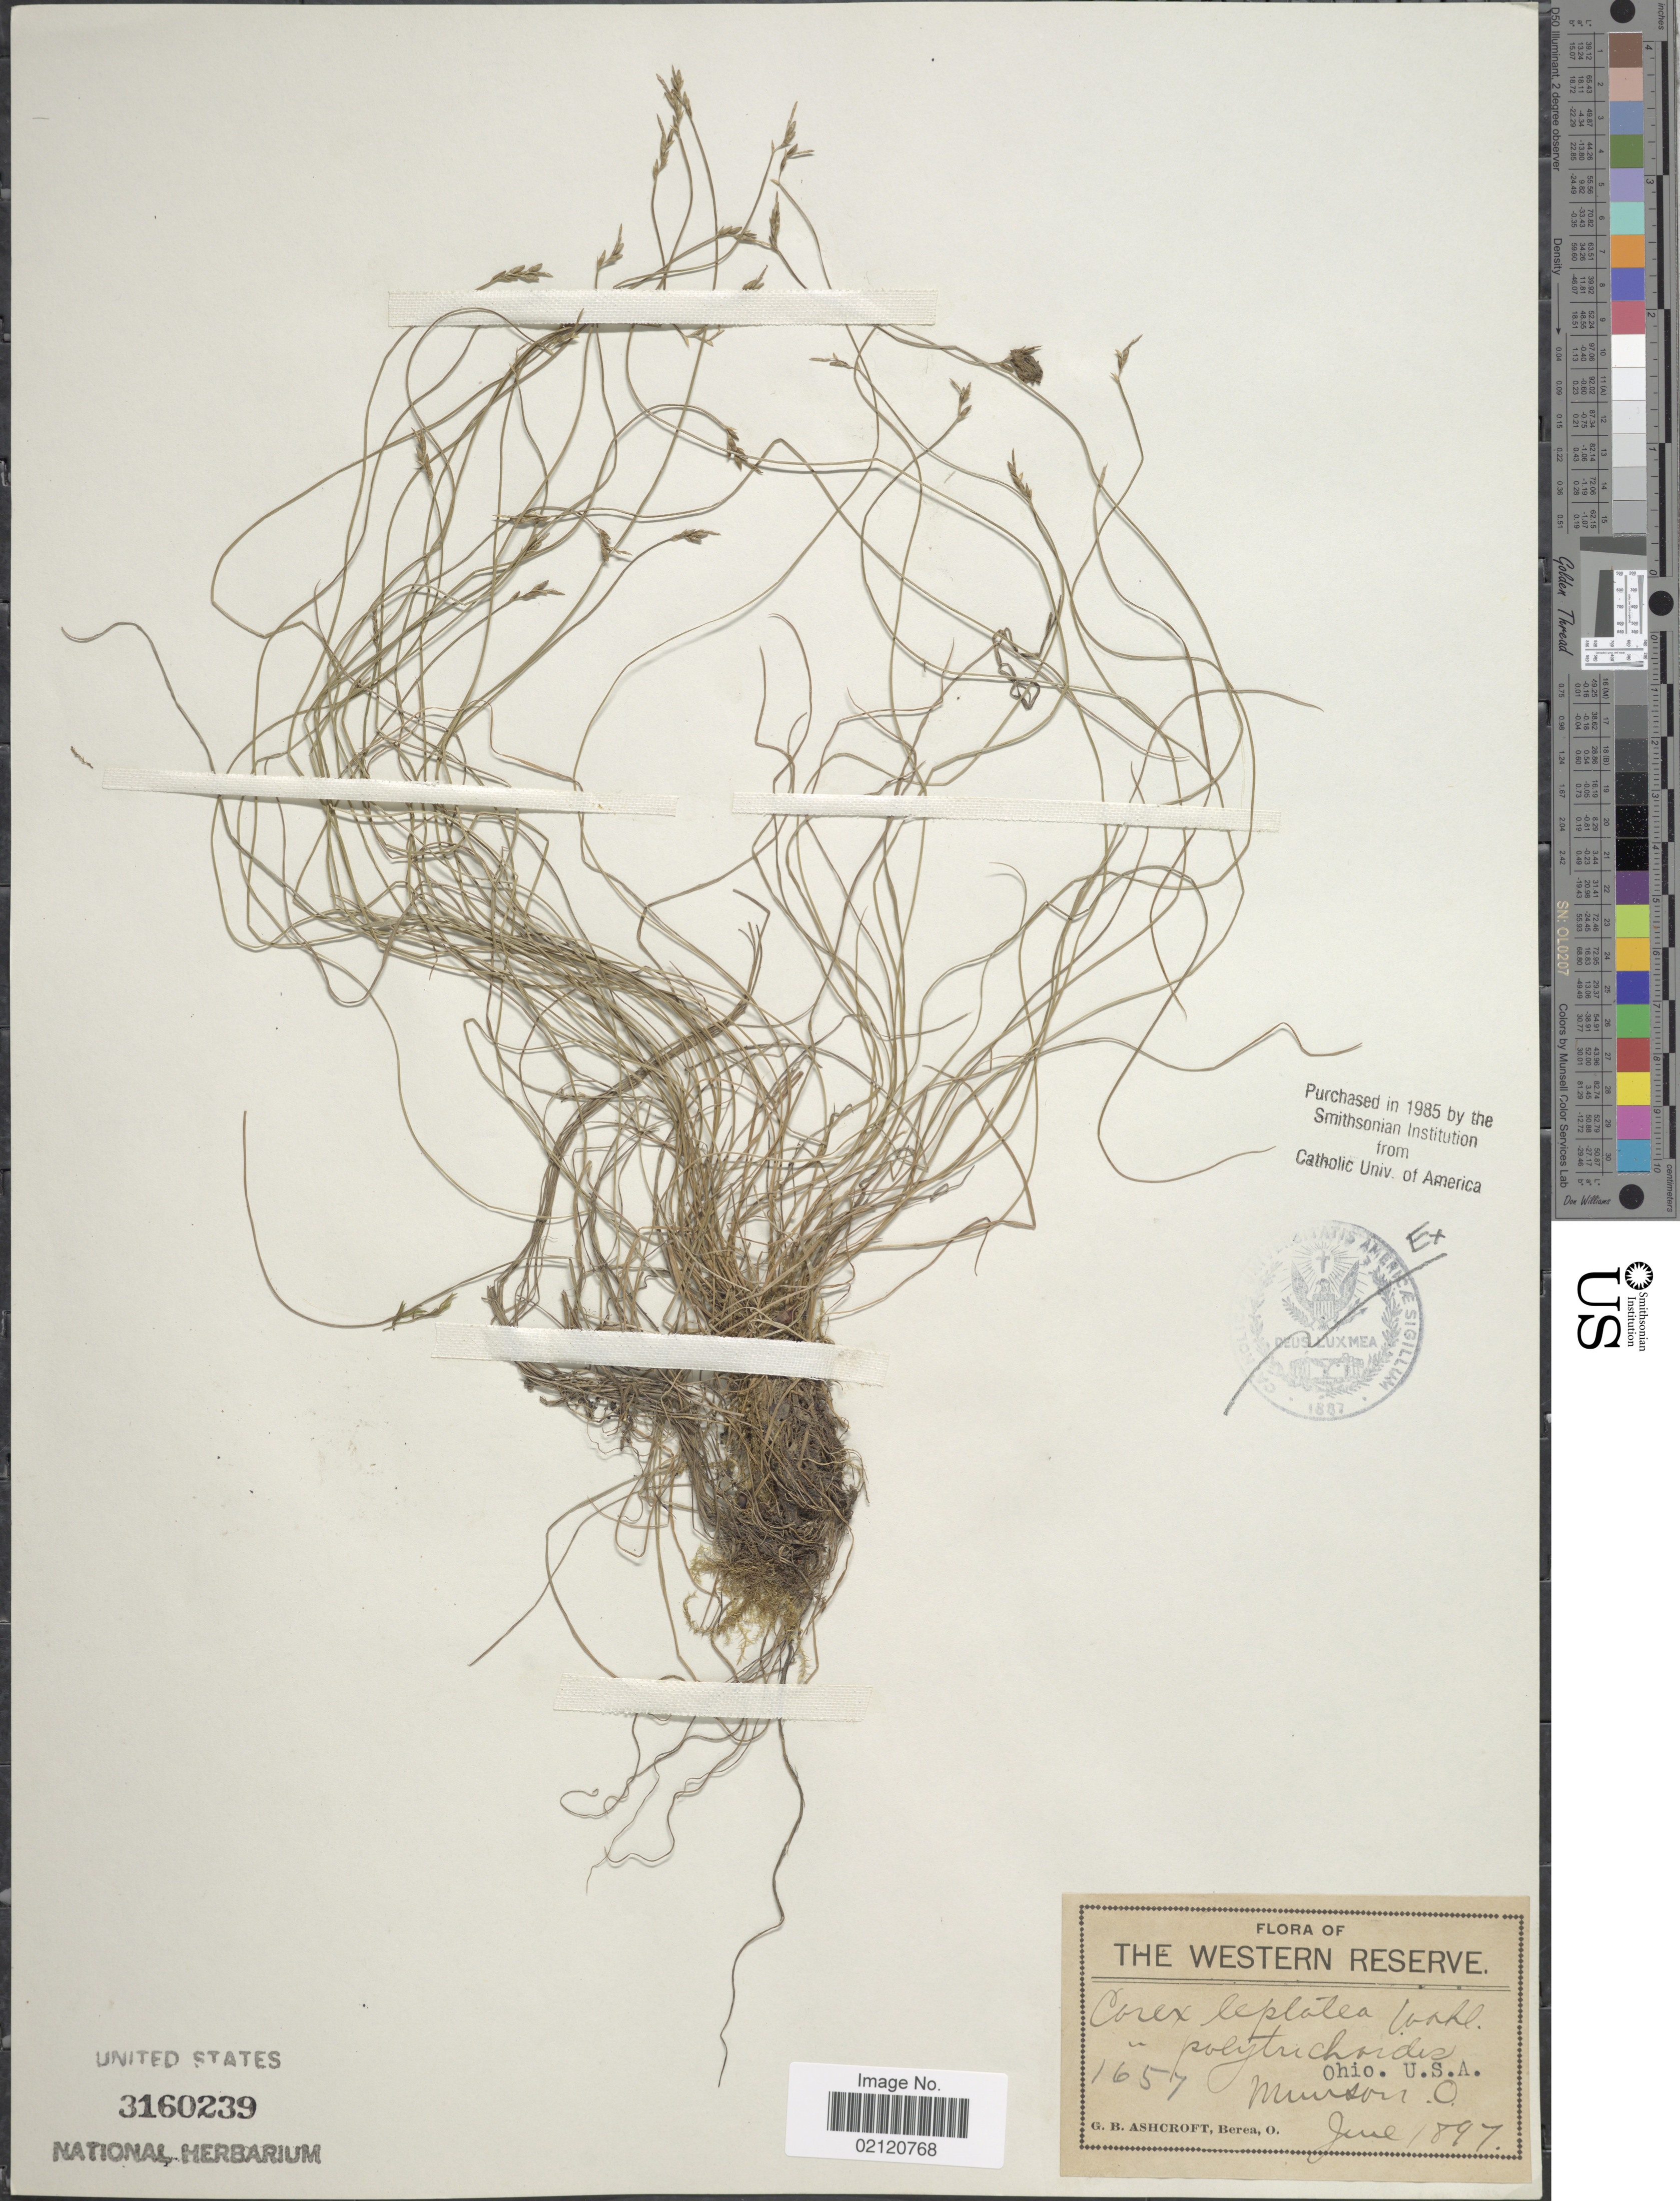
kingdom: Plantae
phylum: Tracheophyta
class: Liliopsida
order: Poales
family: Cyperaceae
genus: Carex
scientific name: Carex leptalea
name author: Wahlenb.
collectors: G. Ashcroft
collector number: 1657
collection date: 1897-06-01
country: United States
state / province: Ohio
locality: The Western Reserve, Munson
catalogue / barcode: US 3160239